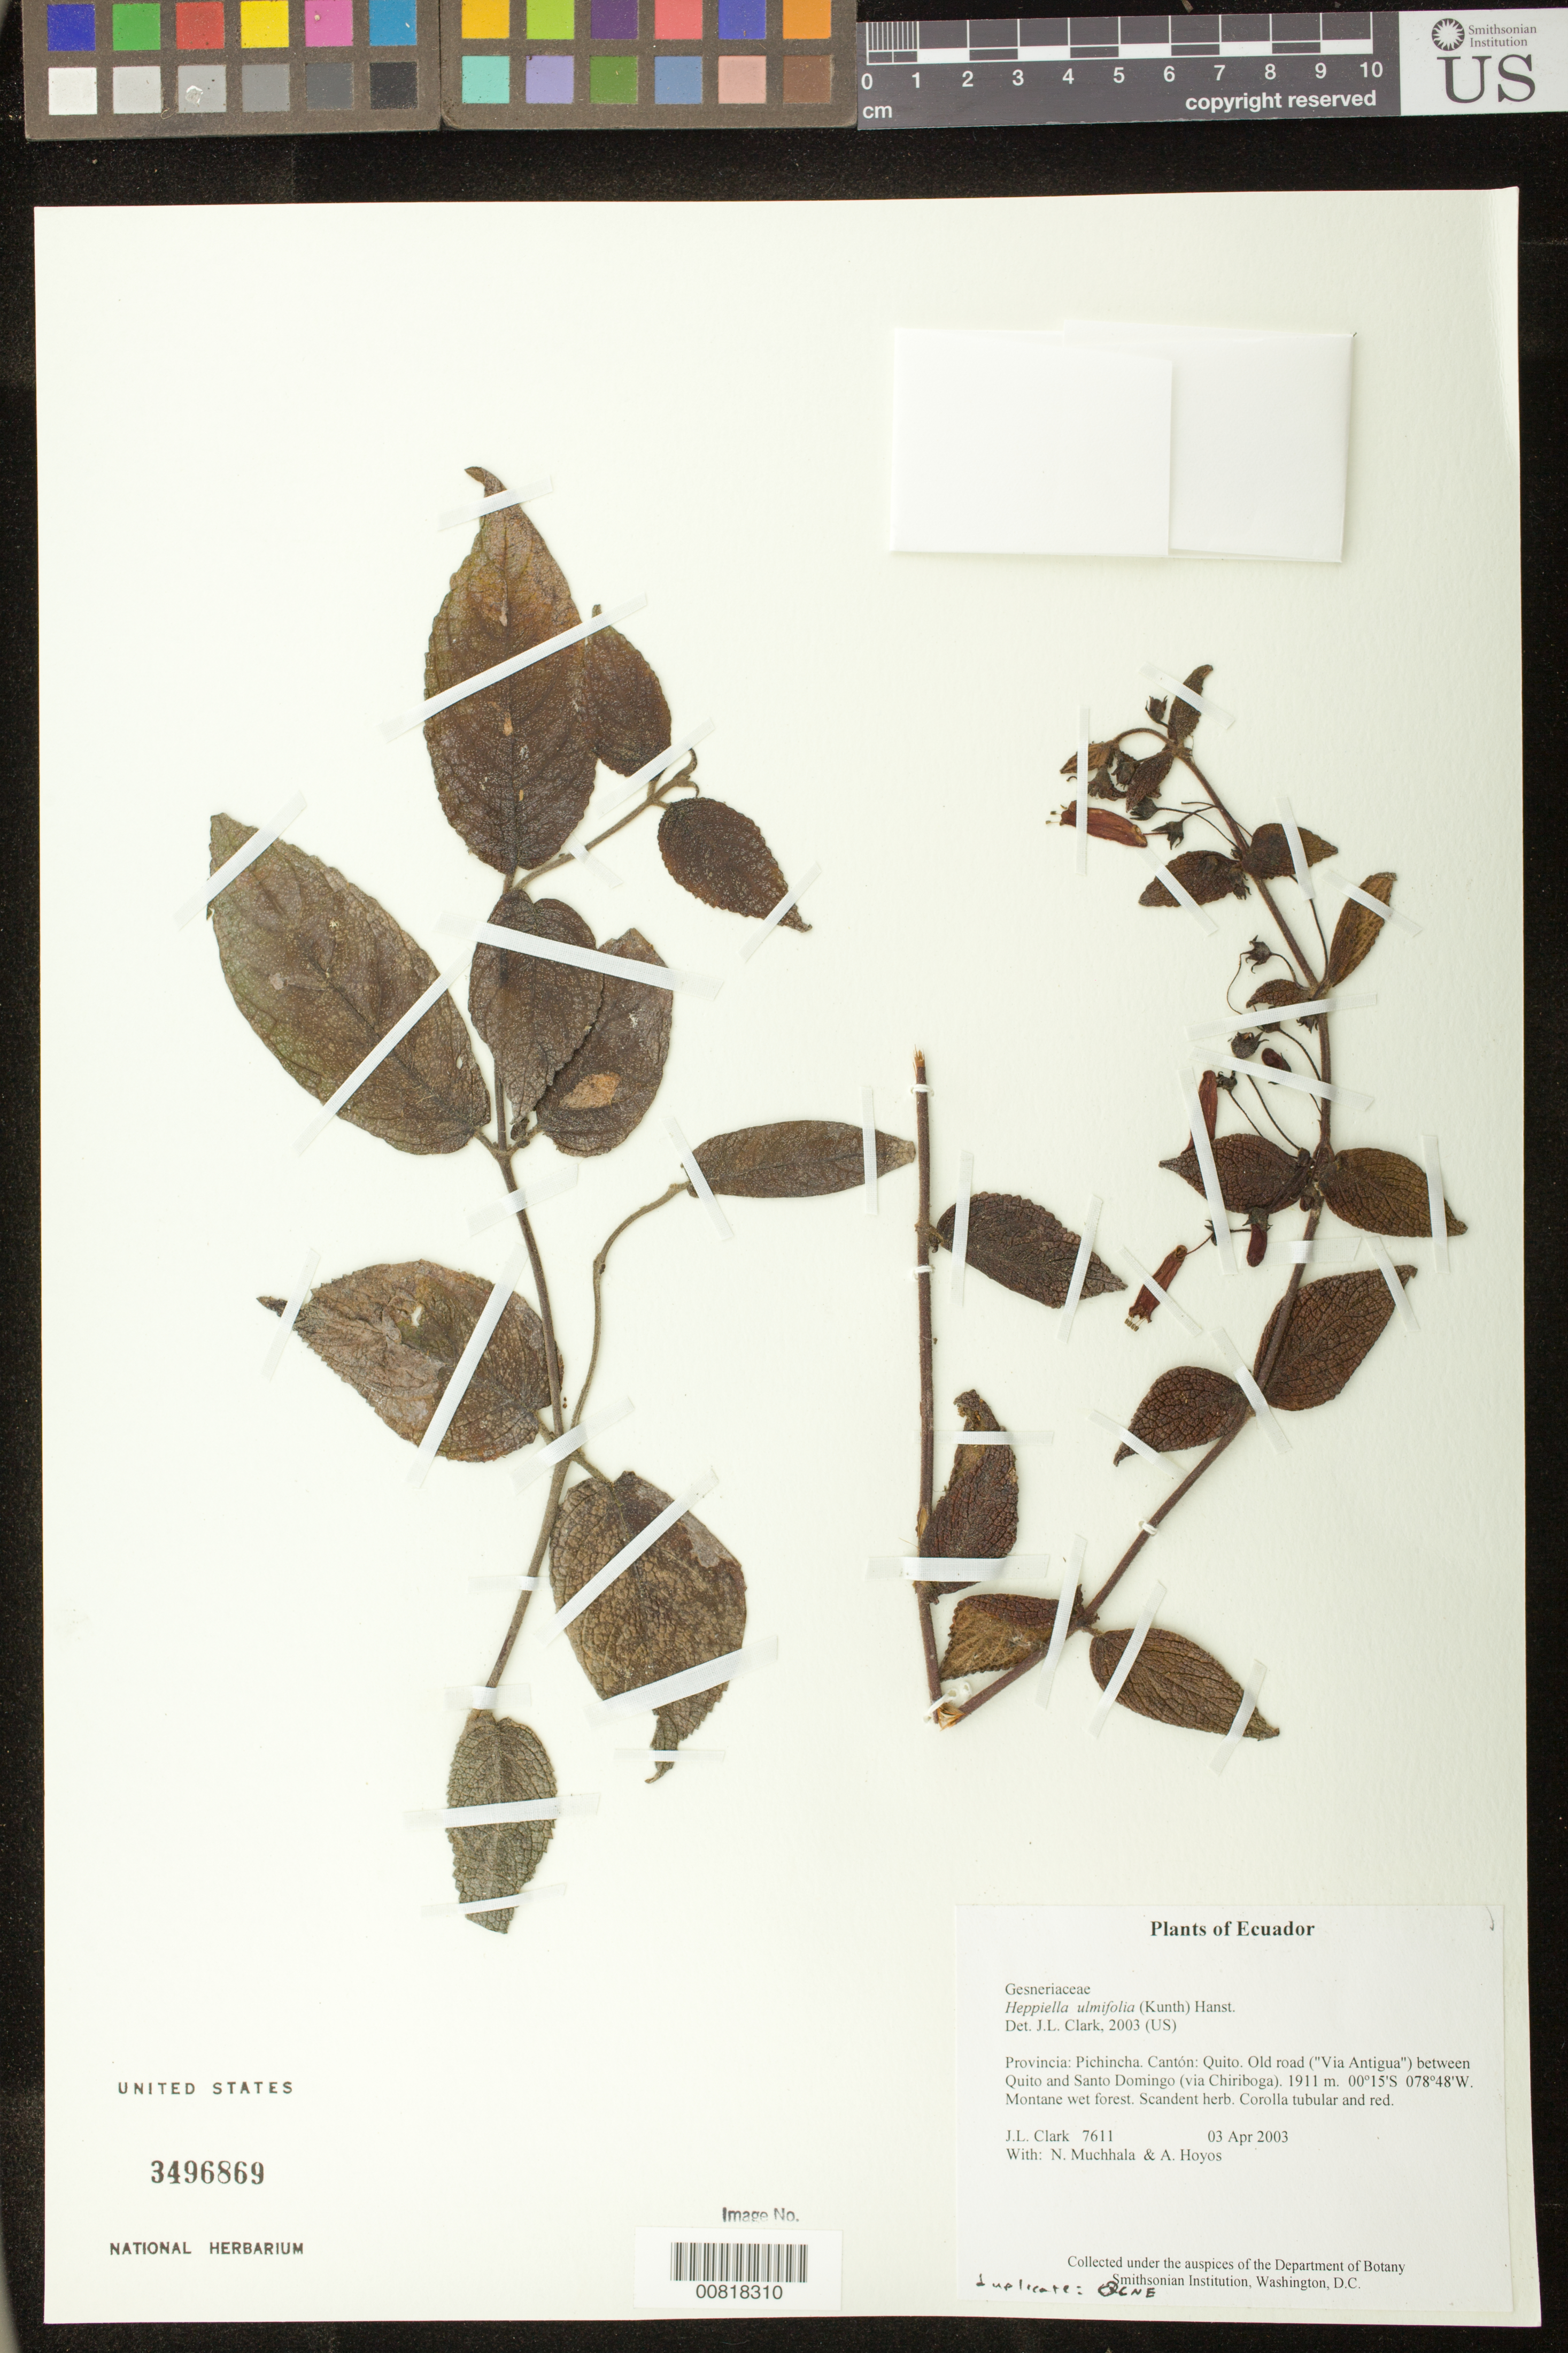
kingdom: Plantae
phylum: Tracheophyta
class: Magnoliopsida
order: Lamiales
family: Gesneriaceae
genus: Heppiella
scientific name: Heppiella ulmifolia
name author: (Kunth) Hanst.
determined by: Clark, J. L., (SEL), The Marie Selby Botanical Garden (UNITED STATES)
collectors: J. L. Clark, N. Muchhala & A. Hoyos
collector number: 7611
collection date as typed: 03 Apr 2003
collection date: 2003-04-03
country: Ecuador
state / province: Pichincha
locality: Quito. Old road ("Via Antigua") between Quito and Santo Domingo (via Chiriboga).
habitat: Montane wet forest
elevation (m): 1911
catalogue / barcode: US 3496869